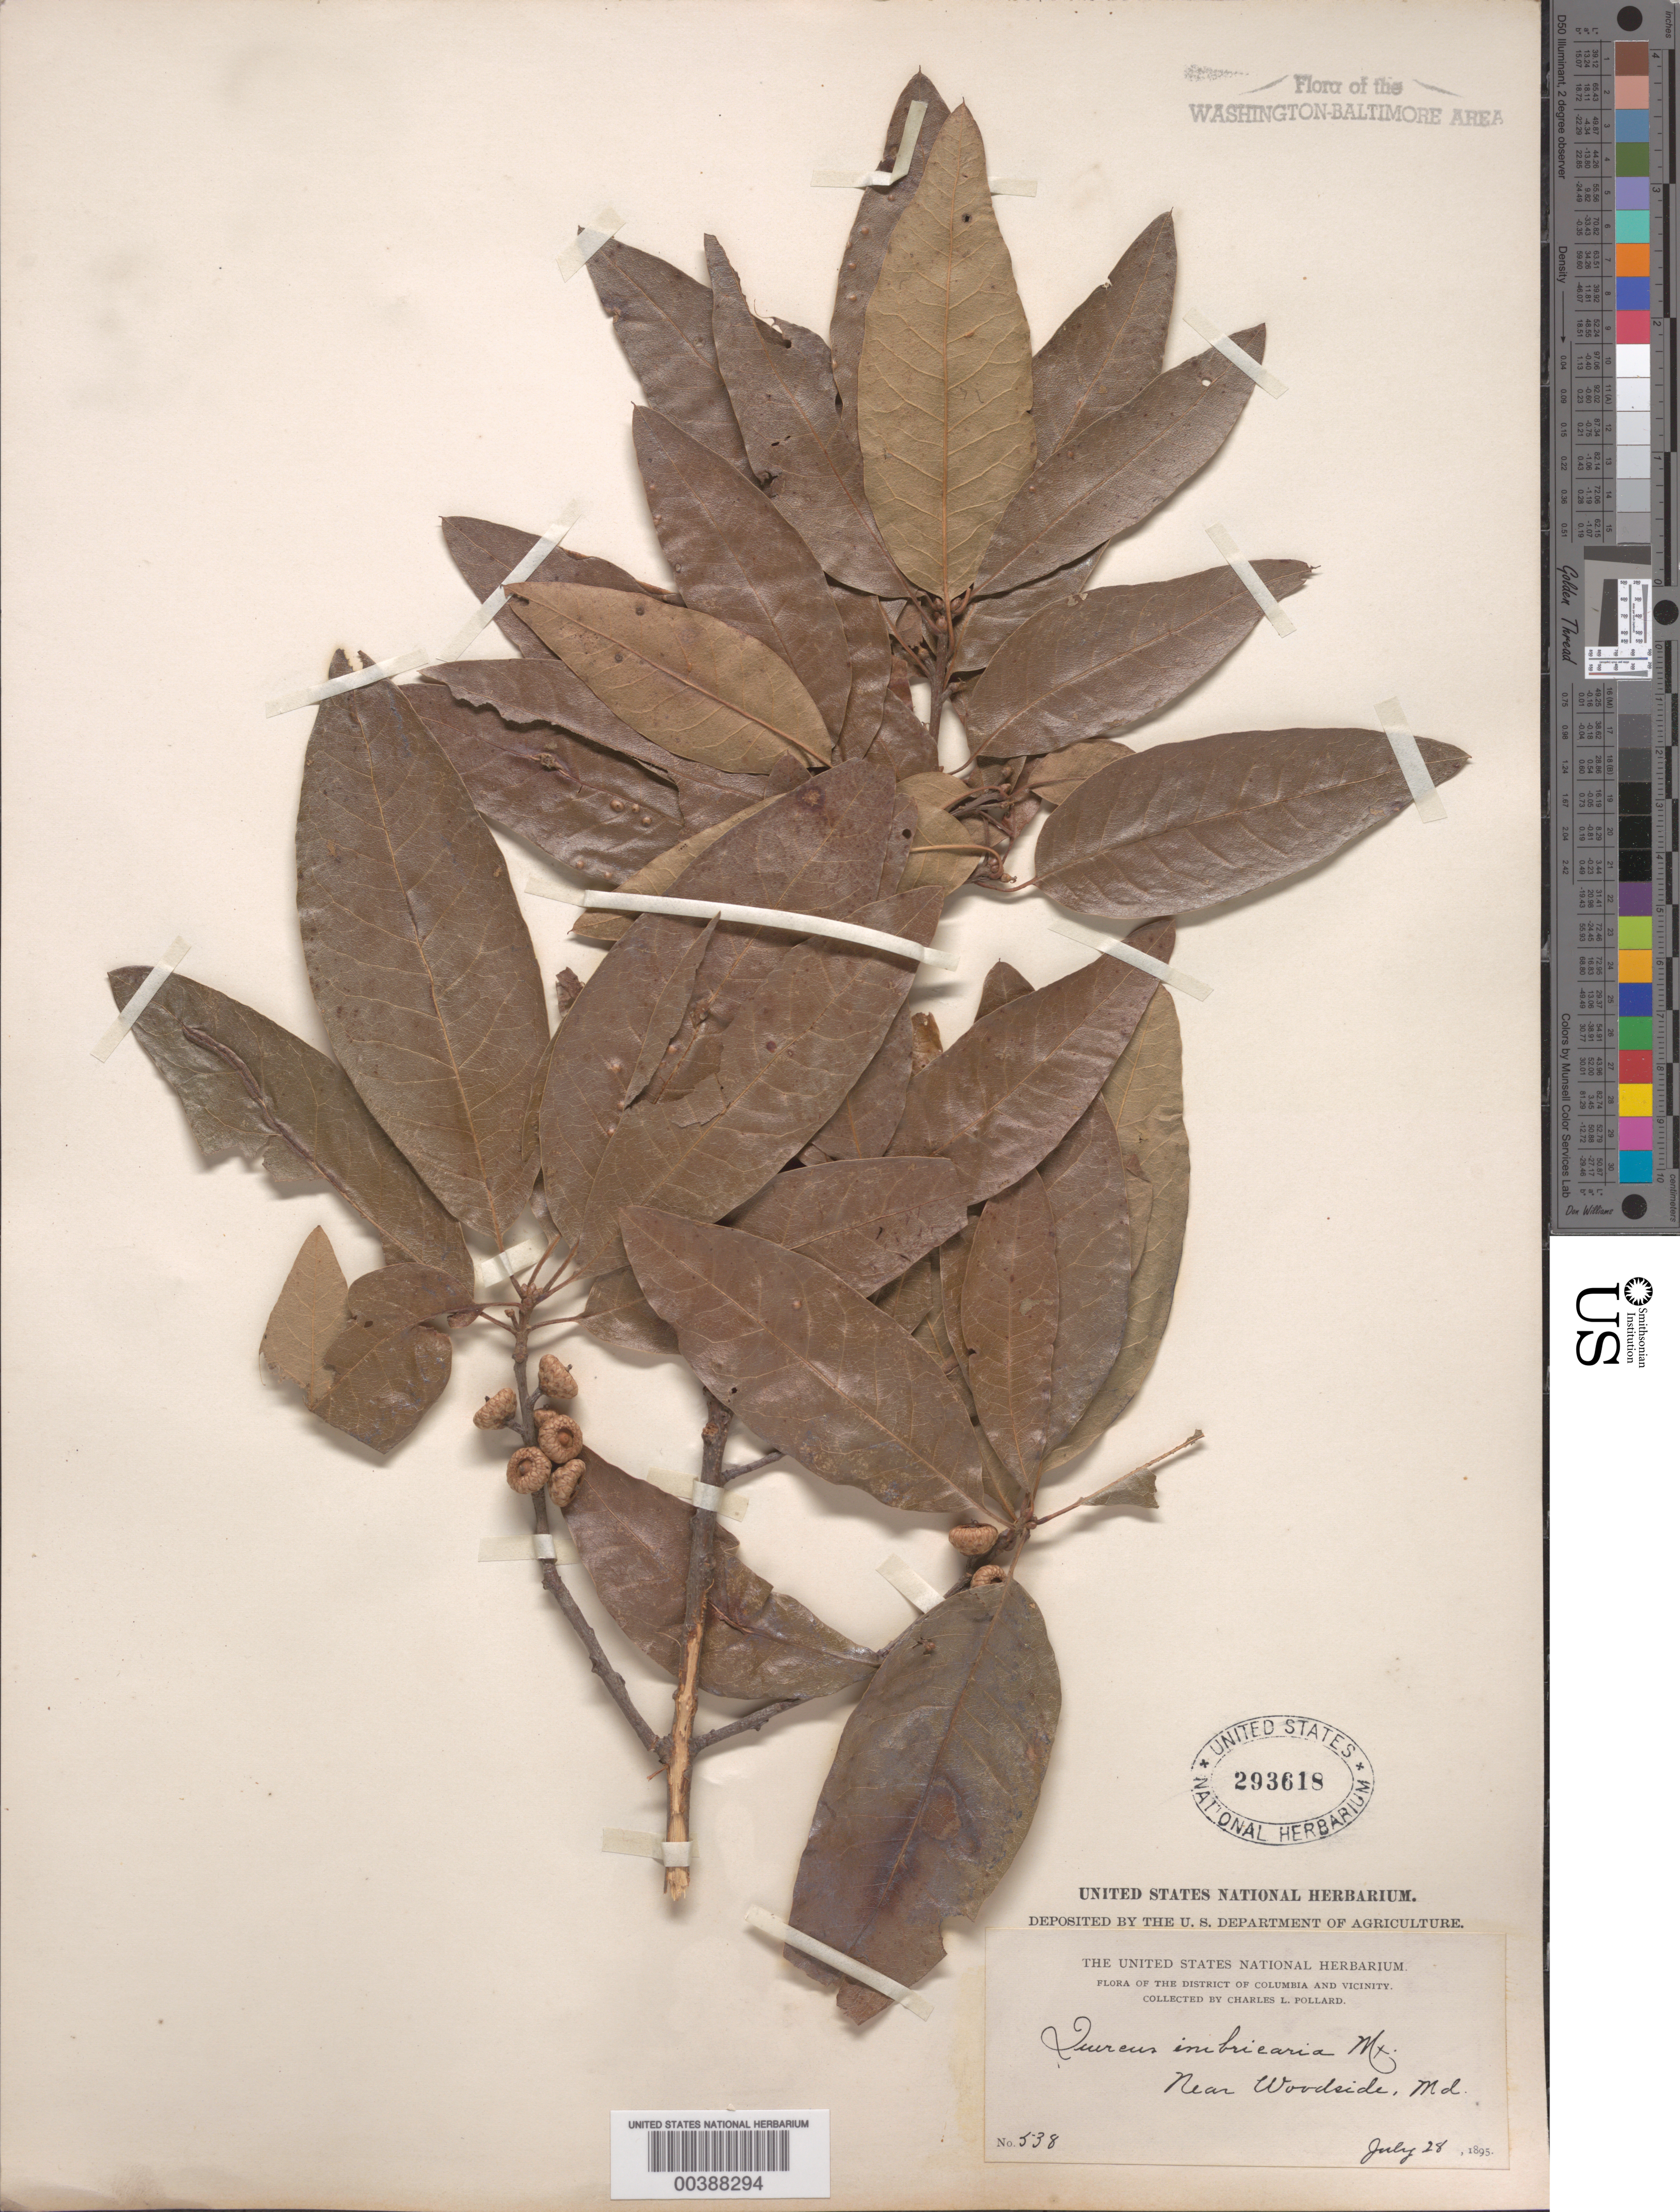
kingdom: Plantae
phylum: Tracheophyta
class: Magnoliopsida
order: Fagales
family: Fagaceae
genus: Quercus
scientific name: Quercus imbricaria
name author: Michx.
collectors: C. L. Pollard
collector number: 538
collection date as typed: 28 Jul 1895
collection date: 1895-07-28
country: United States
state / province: Maryland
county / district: Montgomery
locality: Woodside vicinity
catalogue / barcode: US 293618